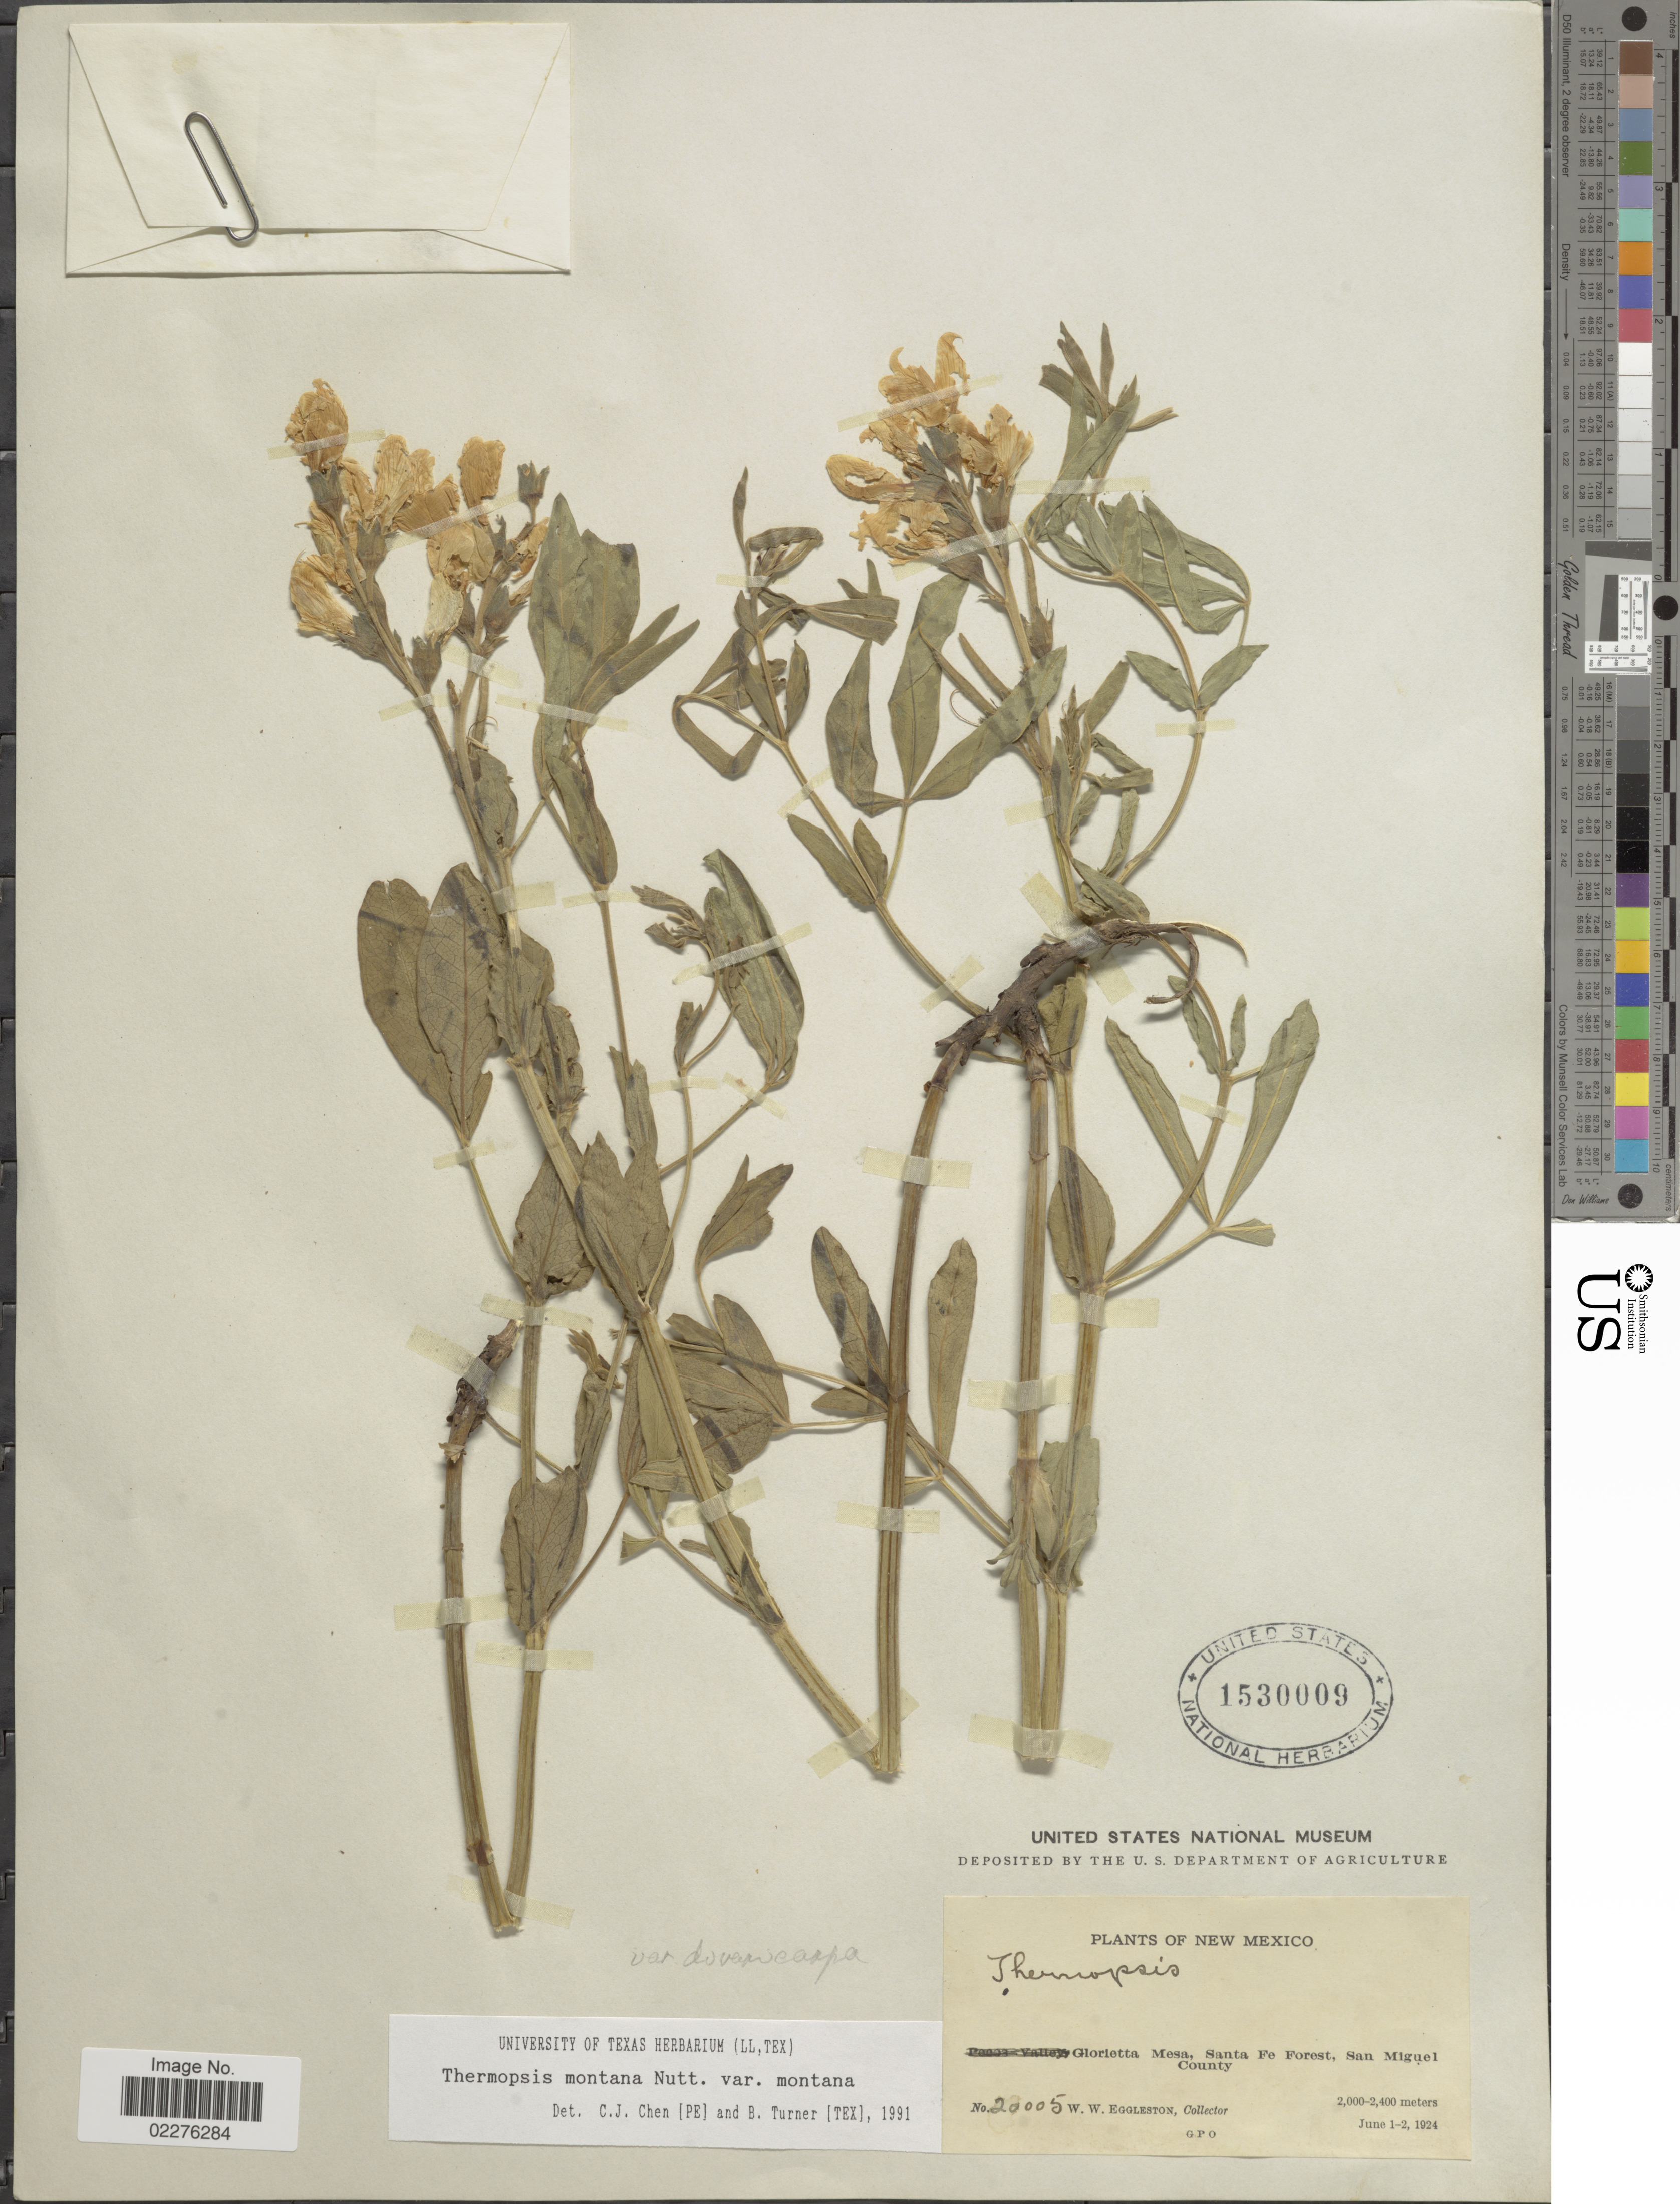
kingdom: Plantae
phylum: Tracheophyta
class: Magnoliopsida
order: Fabales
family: Fabaceae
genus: Thermopsis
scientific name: Thermopsis montana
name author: Nutt.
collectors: W. W. Eggleston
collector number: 20005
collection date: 1924-06-01/1924-06-02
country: United States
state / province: New Mexico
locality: Gloietta Mesa, Santa Fe Forest, San Miguel County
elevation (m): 2000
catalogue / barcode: US 1530009